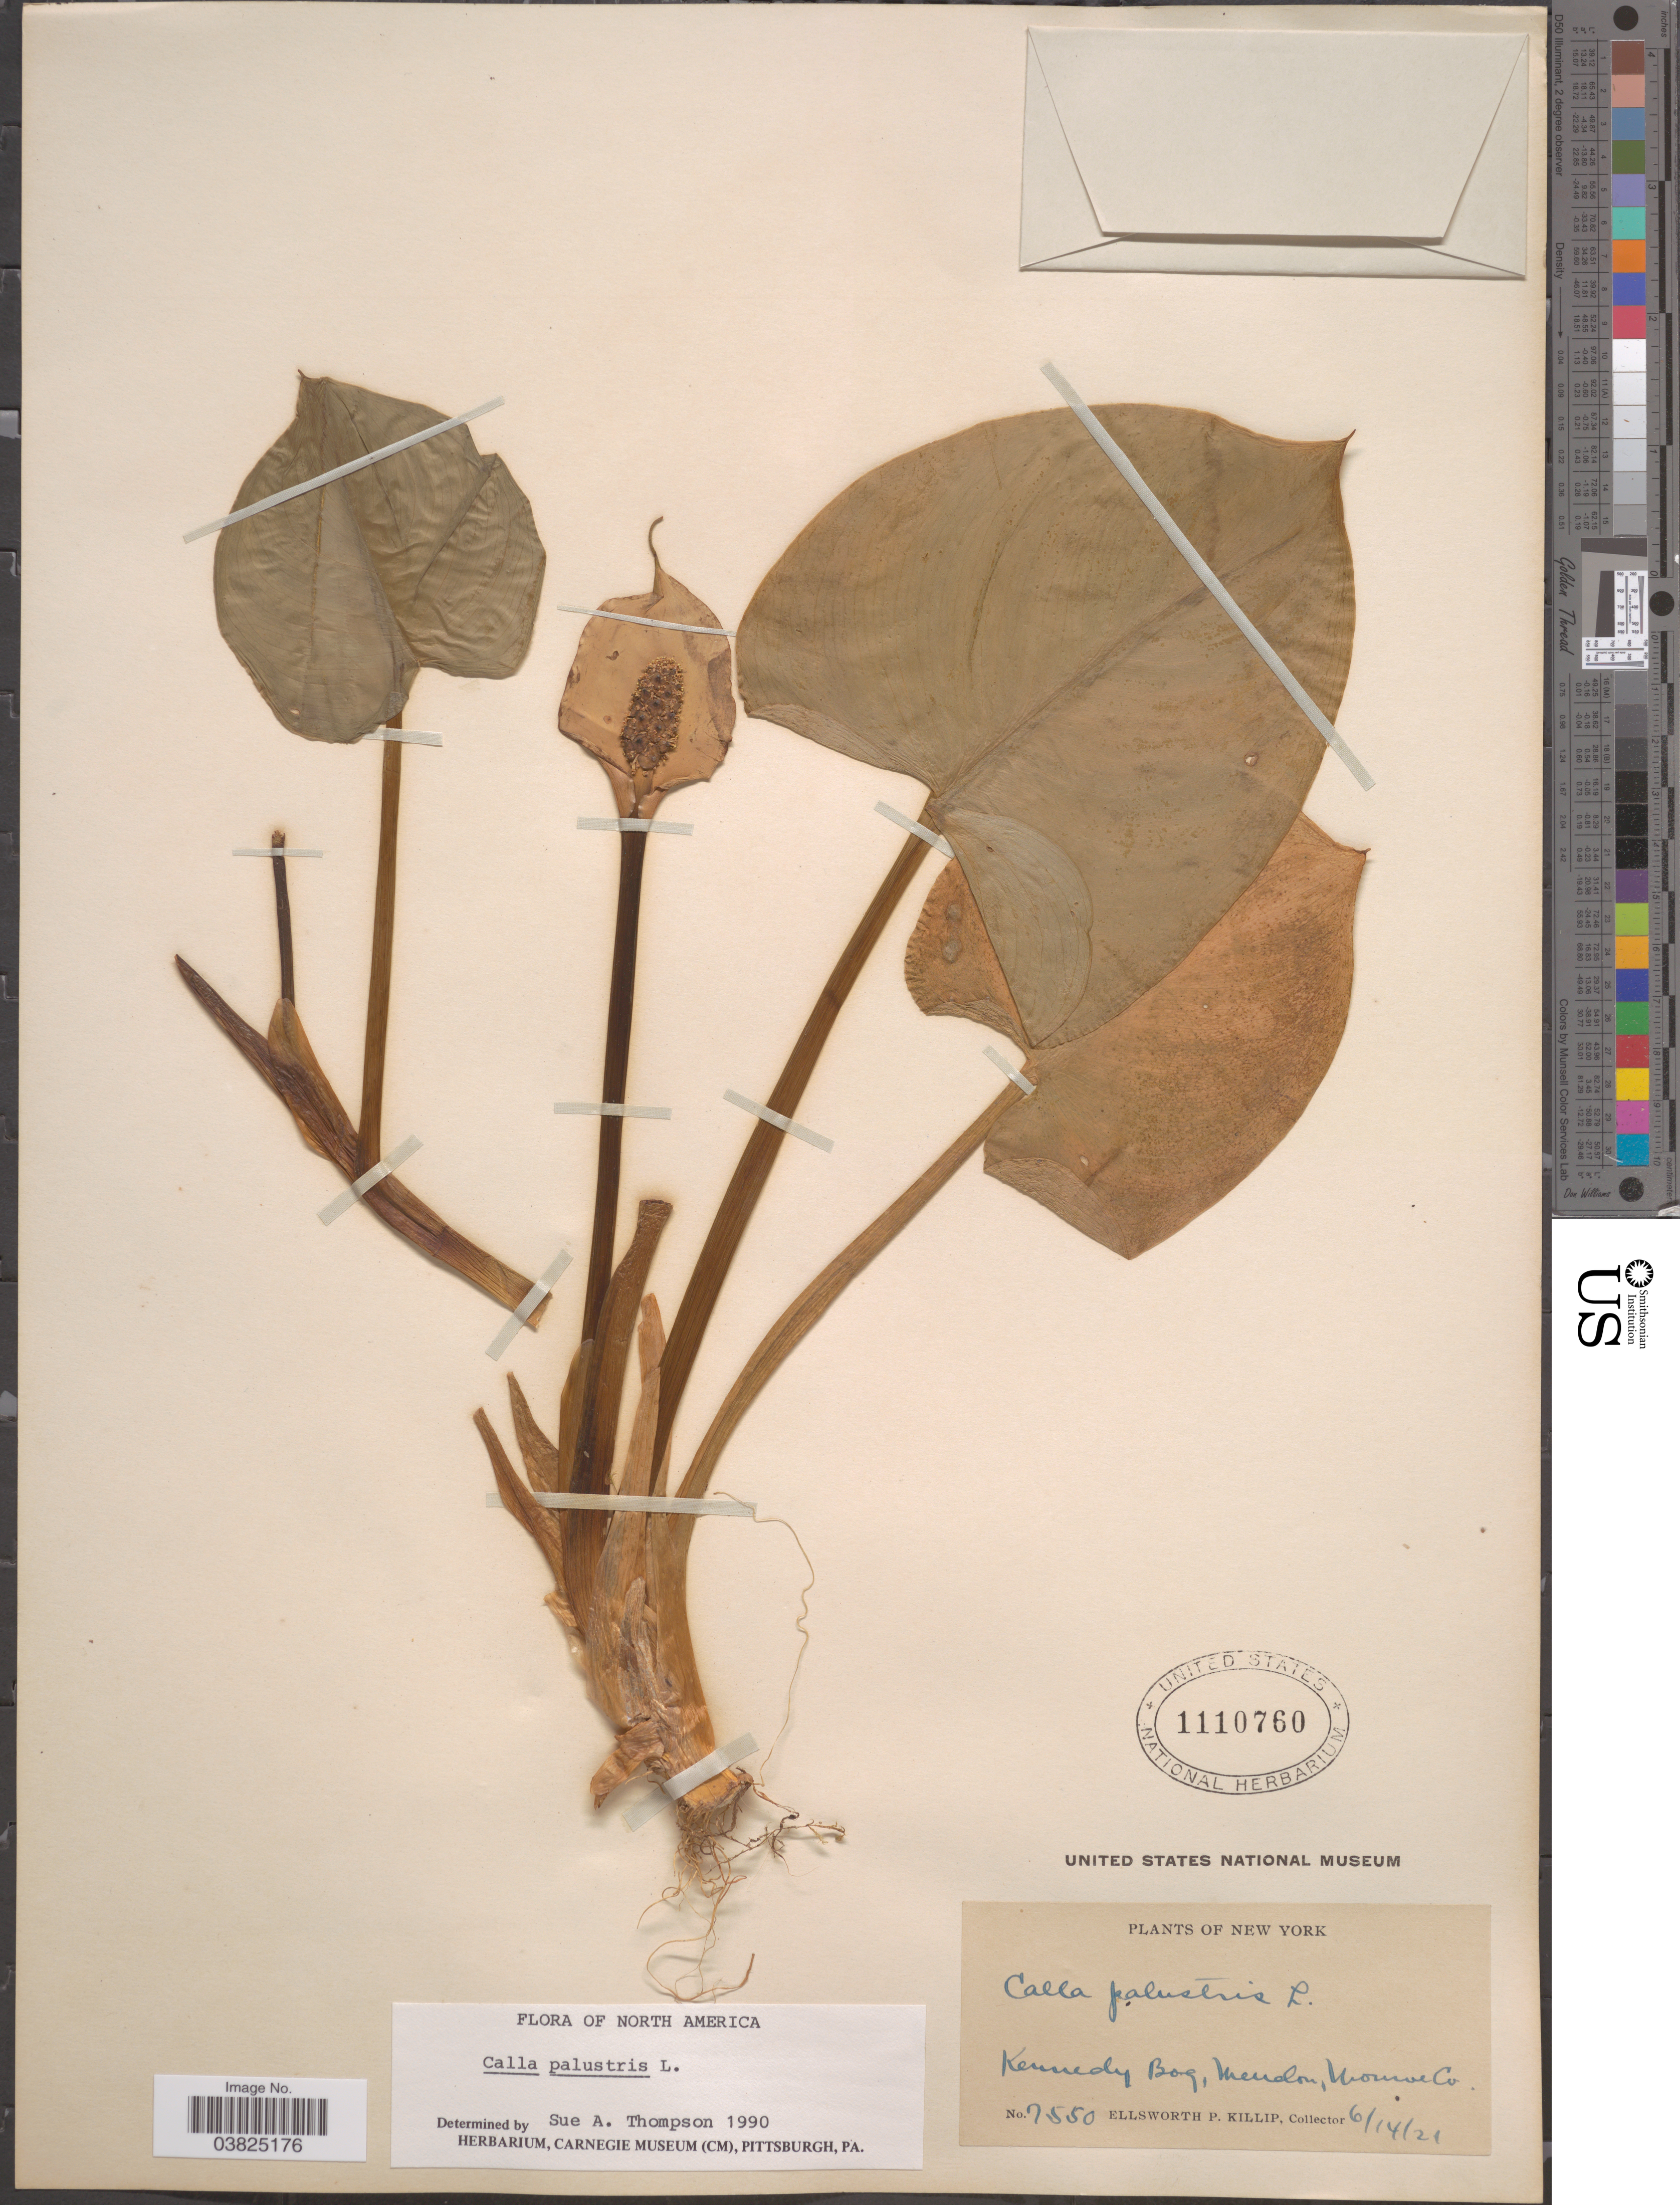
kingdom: Plantae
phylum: Tracheophyta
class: Liliopsida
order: Alismatales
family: Araceae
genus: Calla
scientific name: Calla palustris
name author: L.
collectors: E. P. Killip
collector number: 7550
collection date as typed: Transcribed d/m/y: 14/6/21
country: United States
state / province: New York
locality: Kennedy Bog, Mendon, Monroe Co.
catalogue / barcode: US 1110760